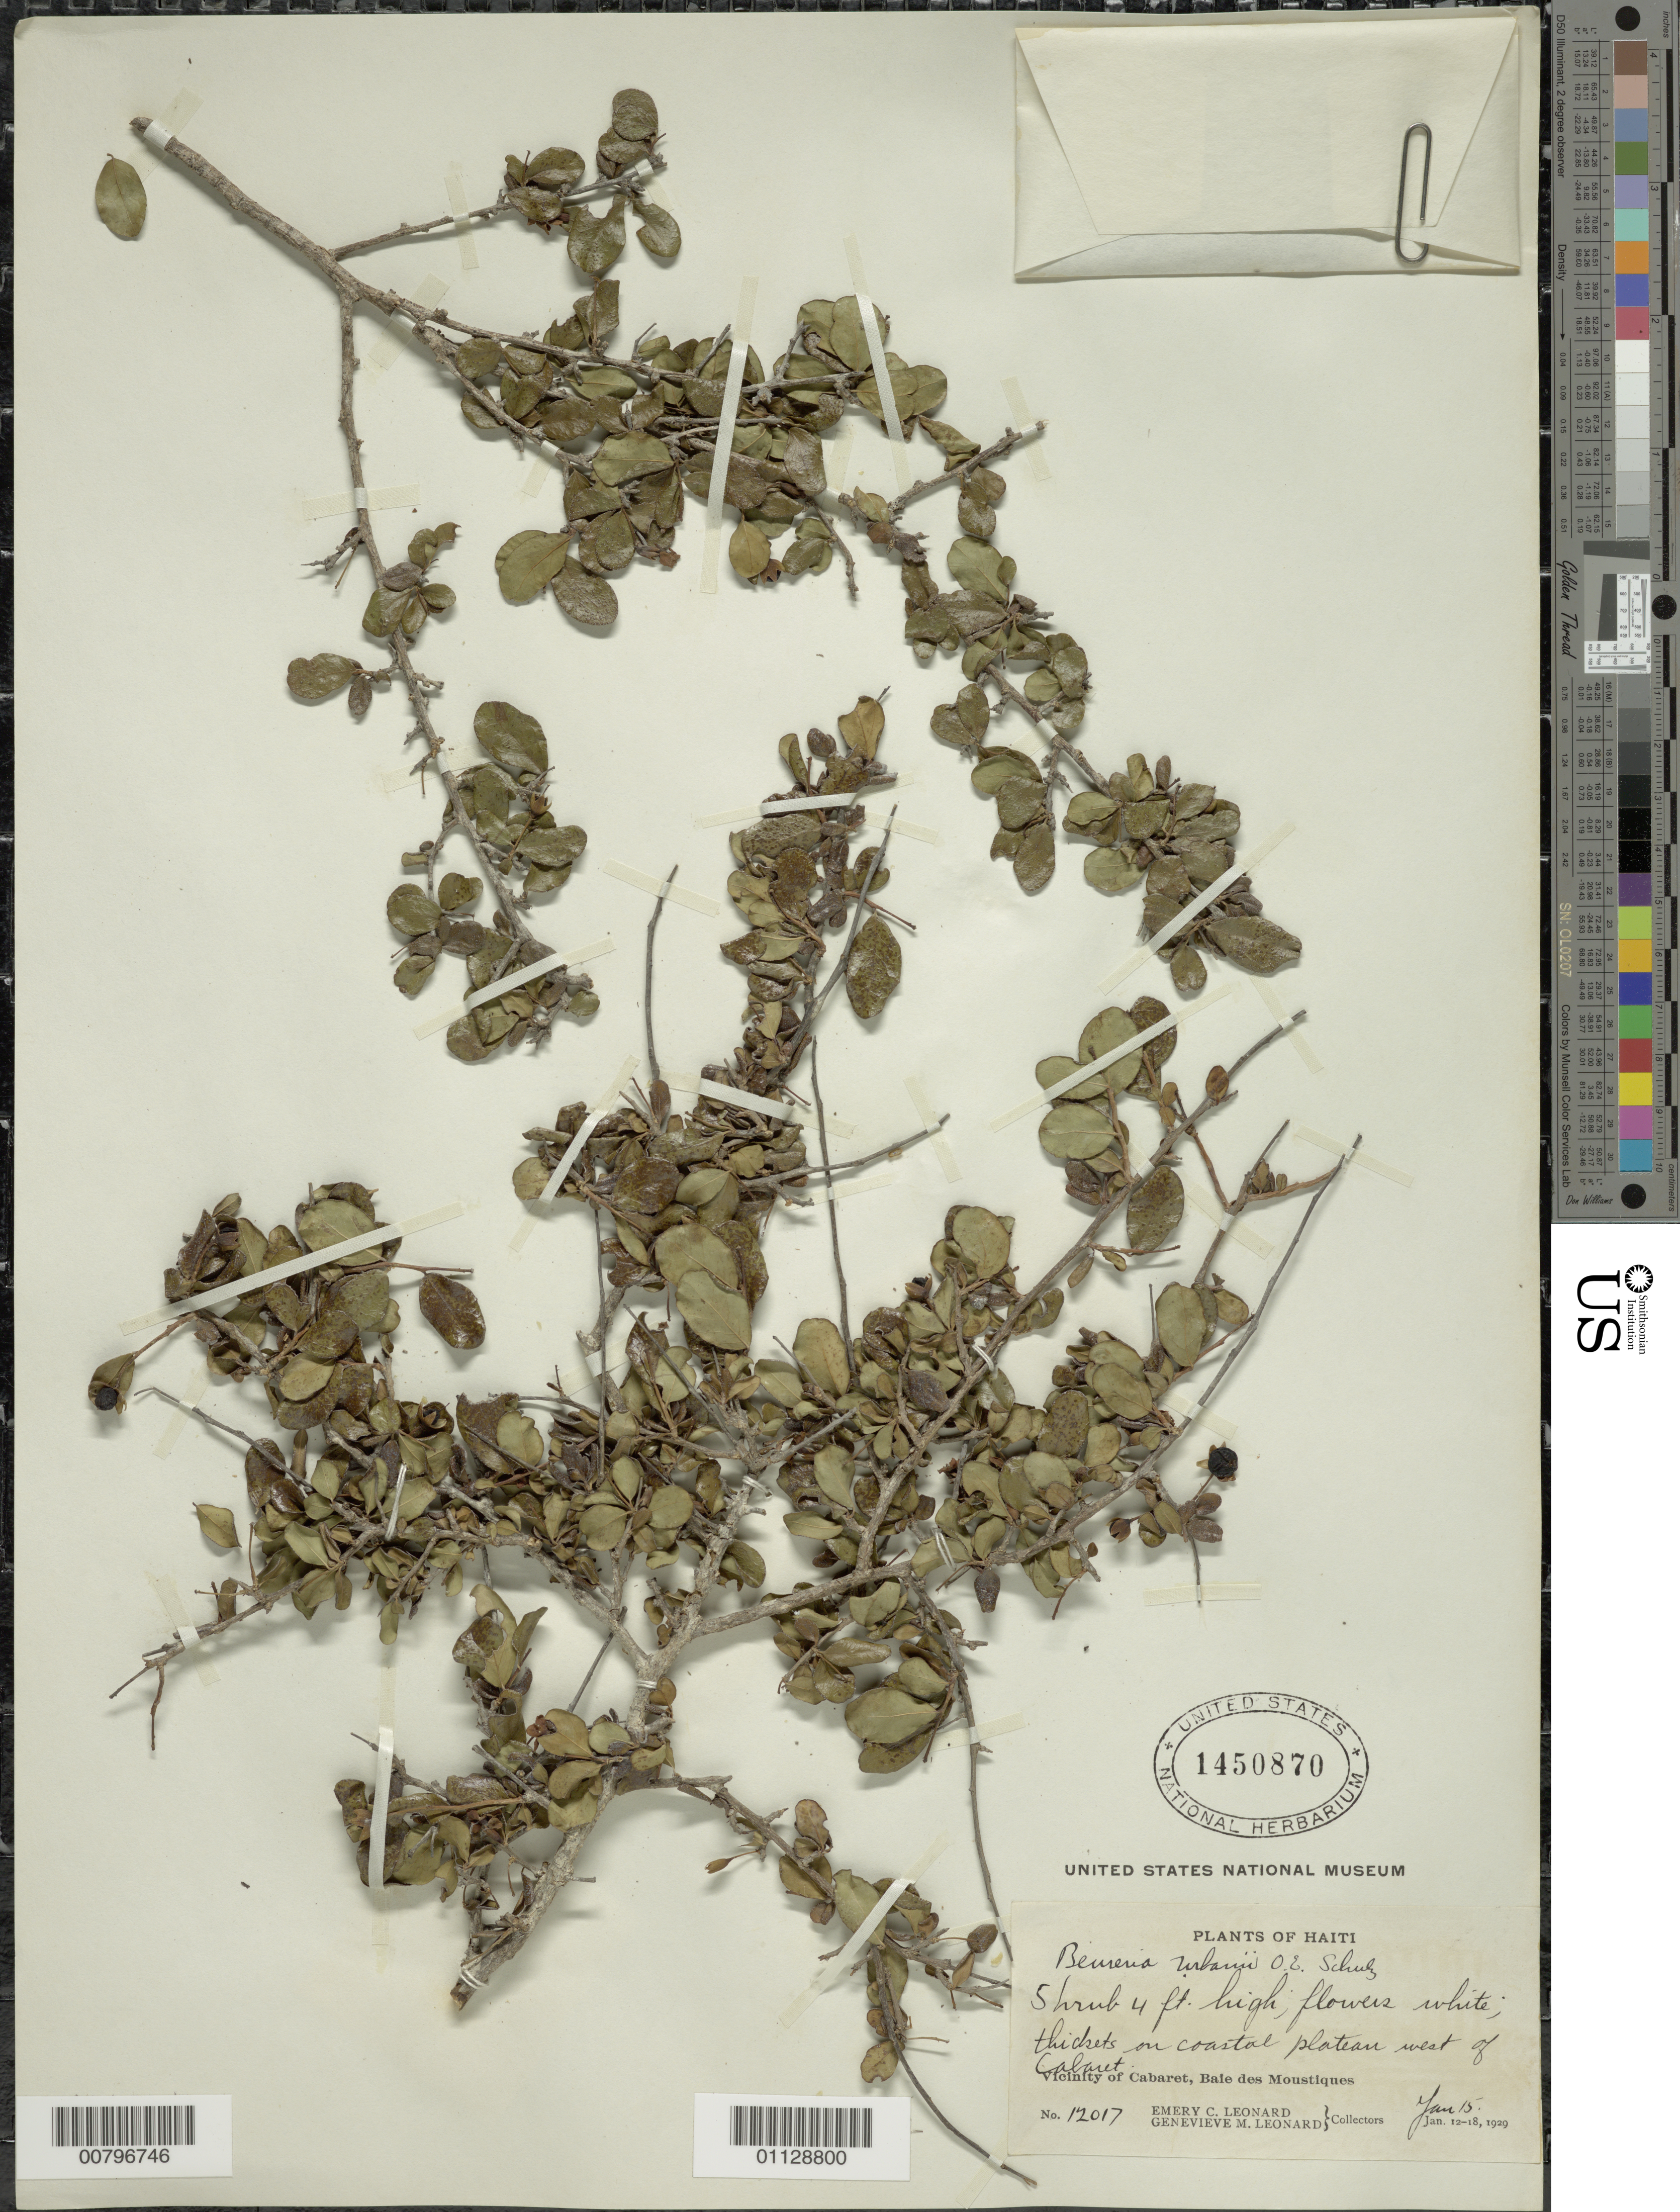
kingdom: Plantae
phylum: Tracheophyta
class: Magnoliopsida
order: Boraginales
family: Ehretiaceae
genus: Bourreria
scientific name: Bourreria urbanii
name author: O.E. Schulz in Urb.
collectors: E. C. Leonard & G. M. Leonard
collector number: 12017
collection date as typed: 12 Jan 1929 to 18 Jan 1929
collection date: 1929-01-12/1929-01-18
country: Haiti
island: Hispaniola I.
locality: Coastal plateau west of Cabaret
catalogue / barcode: US 1450870